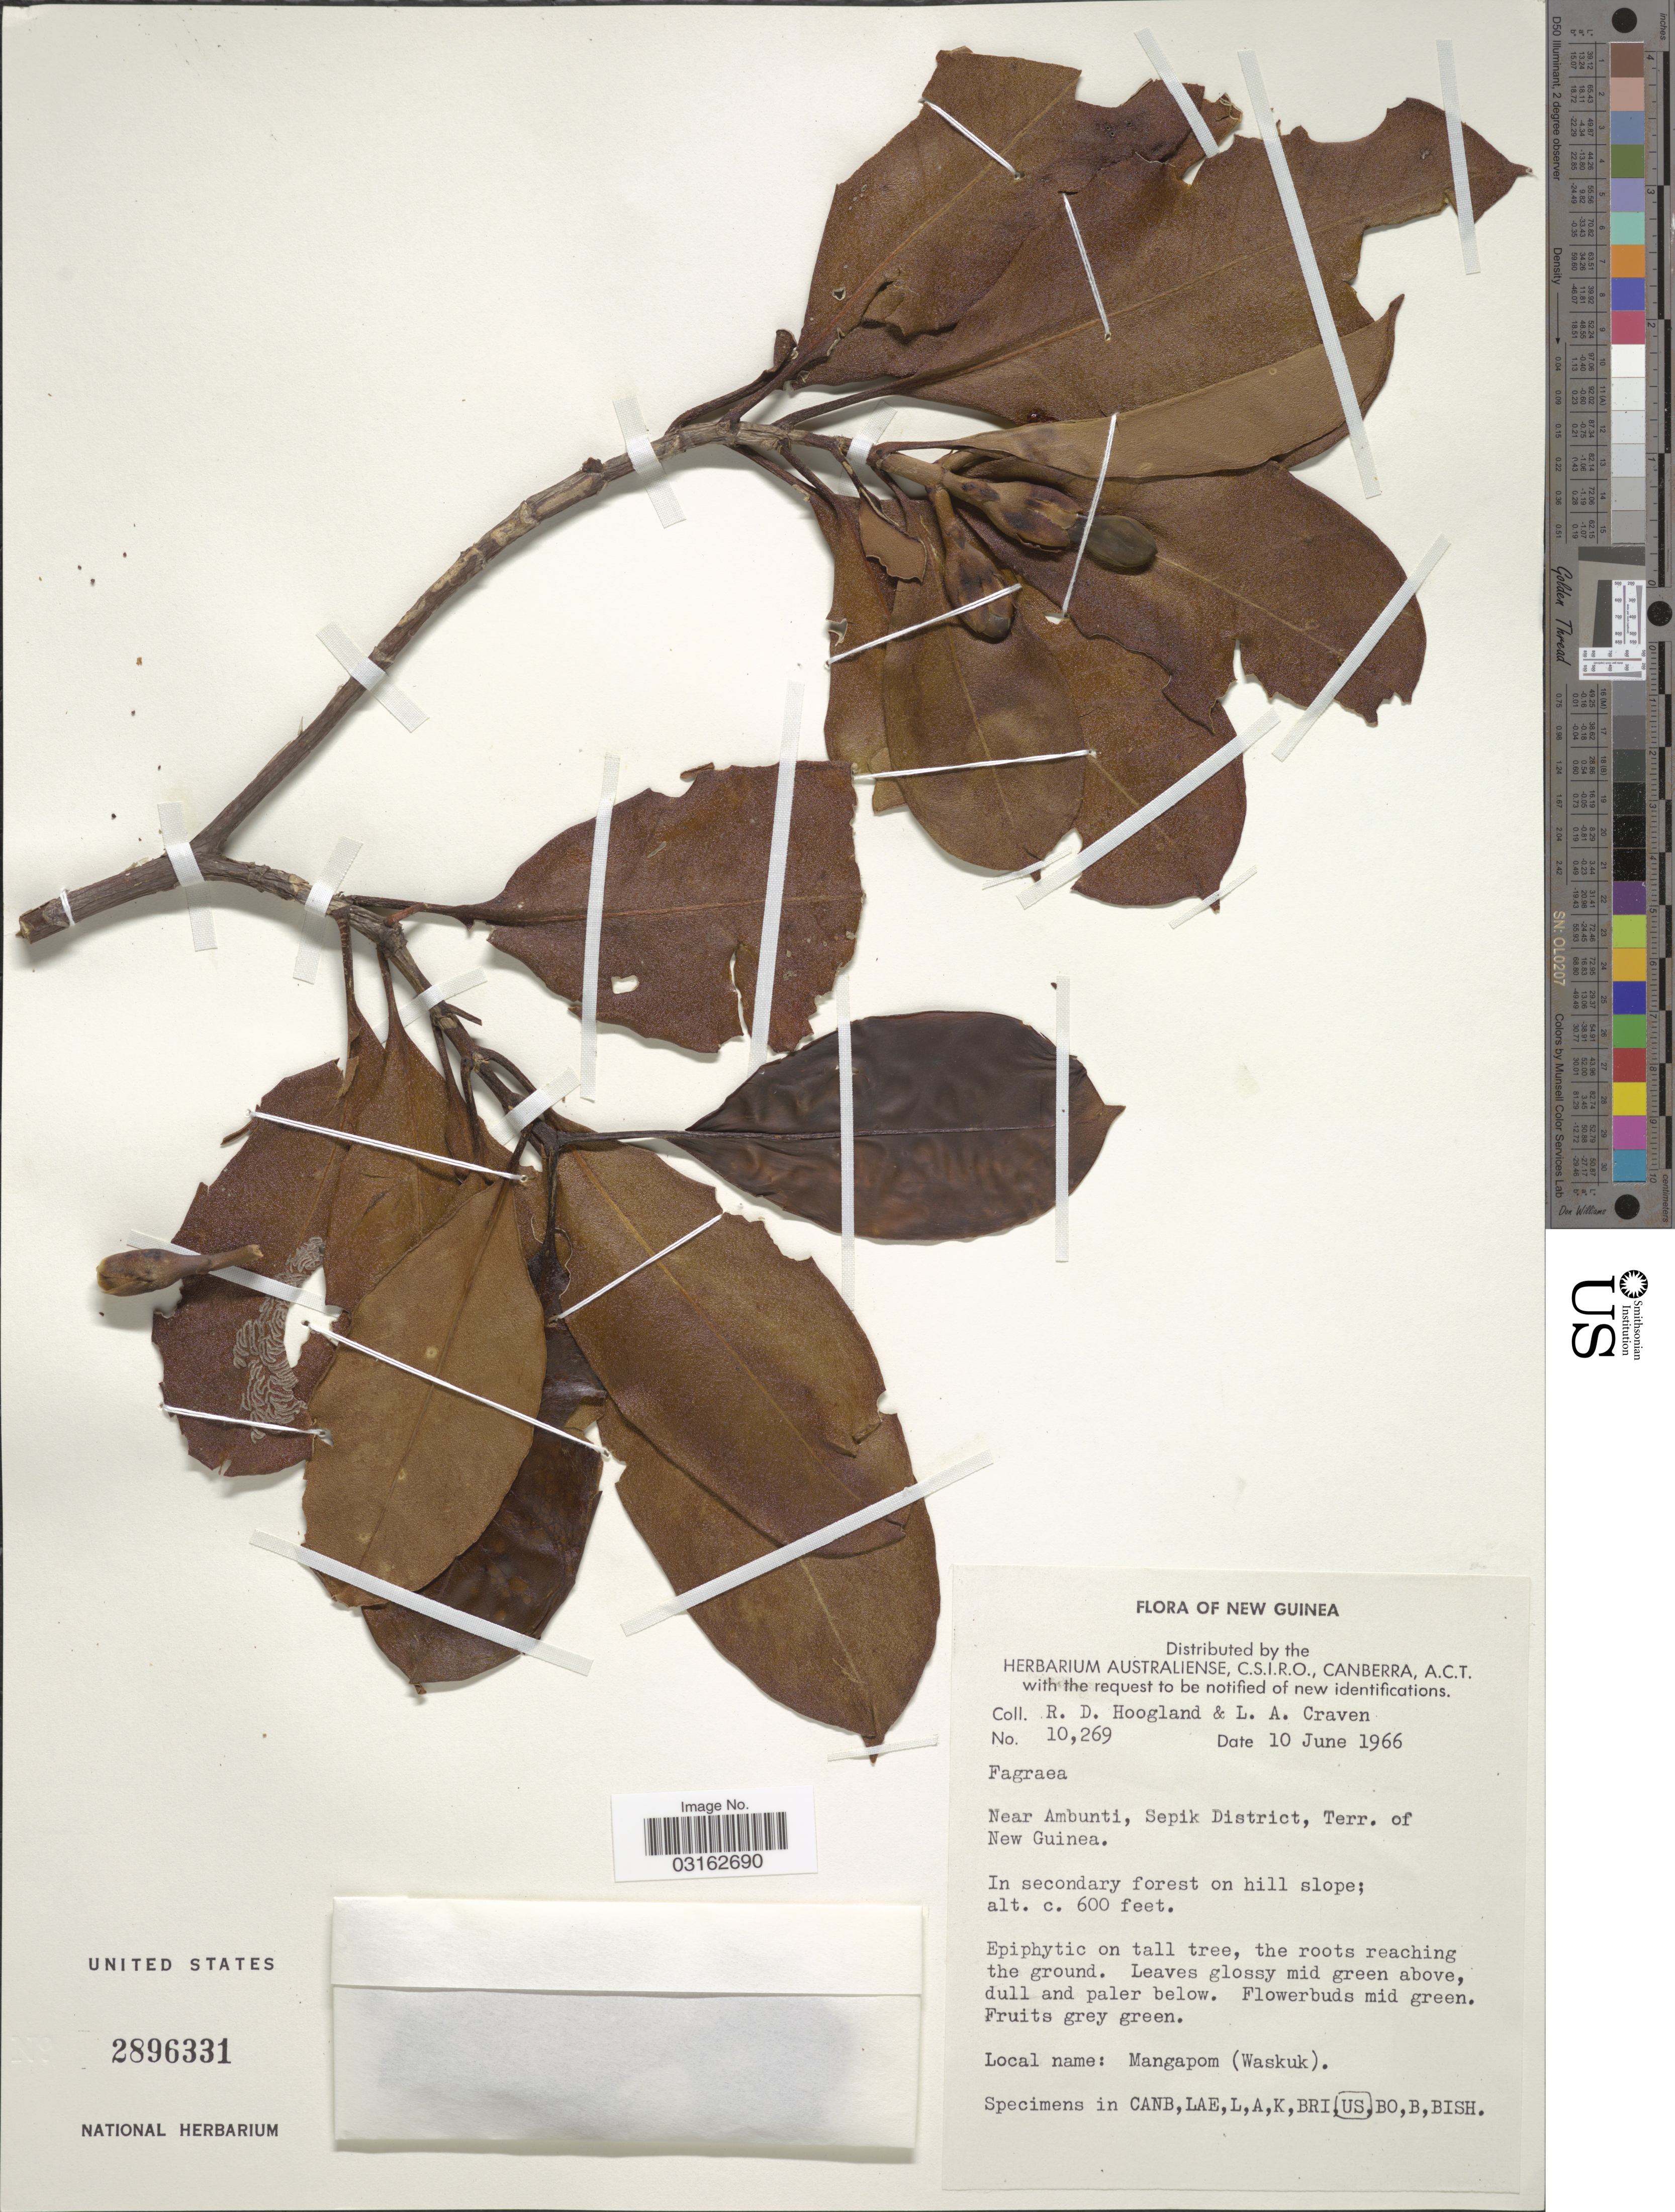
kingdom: Plantae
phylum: Tracheophyta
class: Magnoliopsida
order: Gentianales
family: Gentianaceae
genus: Fagraea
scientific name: Fagraea sp.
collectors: R. D. Hoogland & L. A. Craven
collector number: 10269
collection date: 1966-06-10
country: Papua New Guinea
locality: New Guinea, Near Ambunti, Sepik District, Terr. of New Guinea.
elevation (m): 183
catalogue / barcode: US 2896331